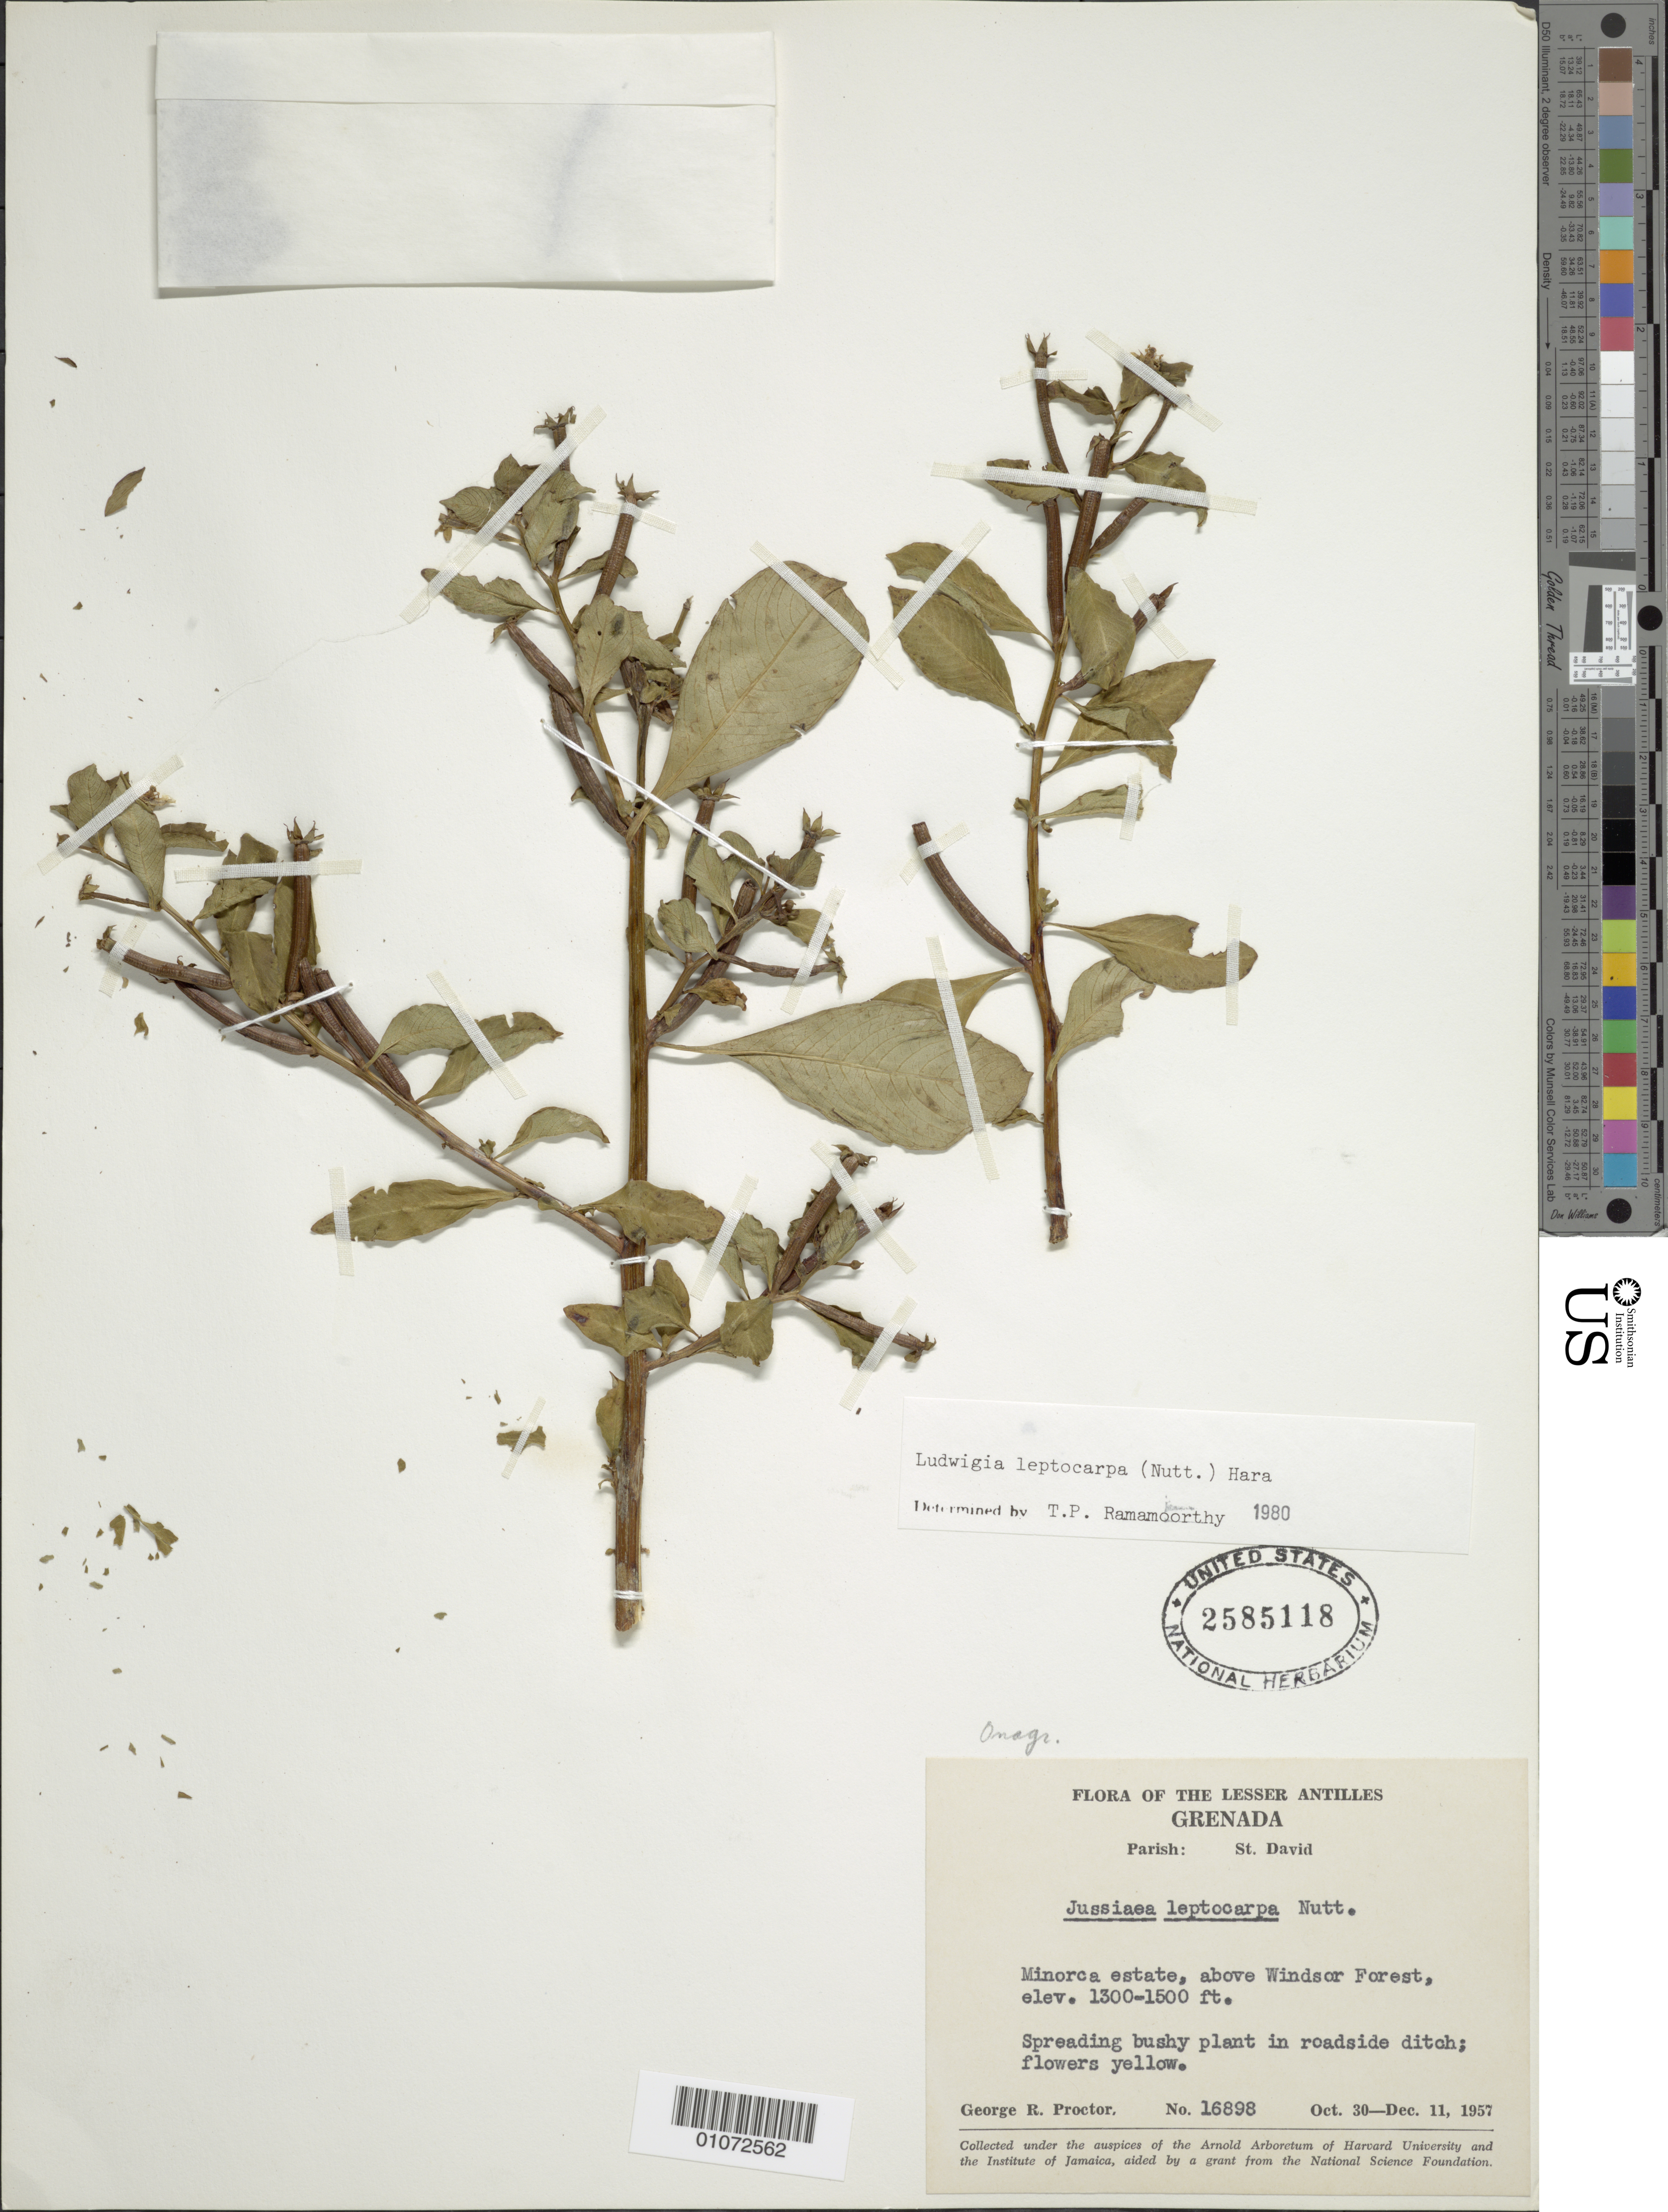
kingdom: Plantae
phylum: Tracheophyta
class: Magnoliopsida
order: Myrtales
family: Onagraceae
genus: Ludwigia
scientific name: Ludwigia leptocarpa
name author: (Nutt.) H. Hara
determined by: Ramamoorthy, T. P.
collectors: G. R. Proctor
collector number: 16898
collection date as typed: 30 Oct 1957 to 11 Dec 1957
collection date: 1957-10-30/1957-12-11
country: Grenada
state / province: Saint David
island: Grenada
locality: Minorca estate, above Windsor Forest, in roadside ditch.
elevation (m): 396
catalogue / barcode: US 2585118